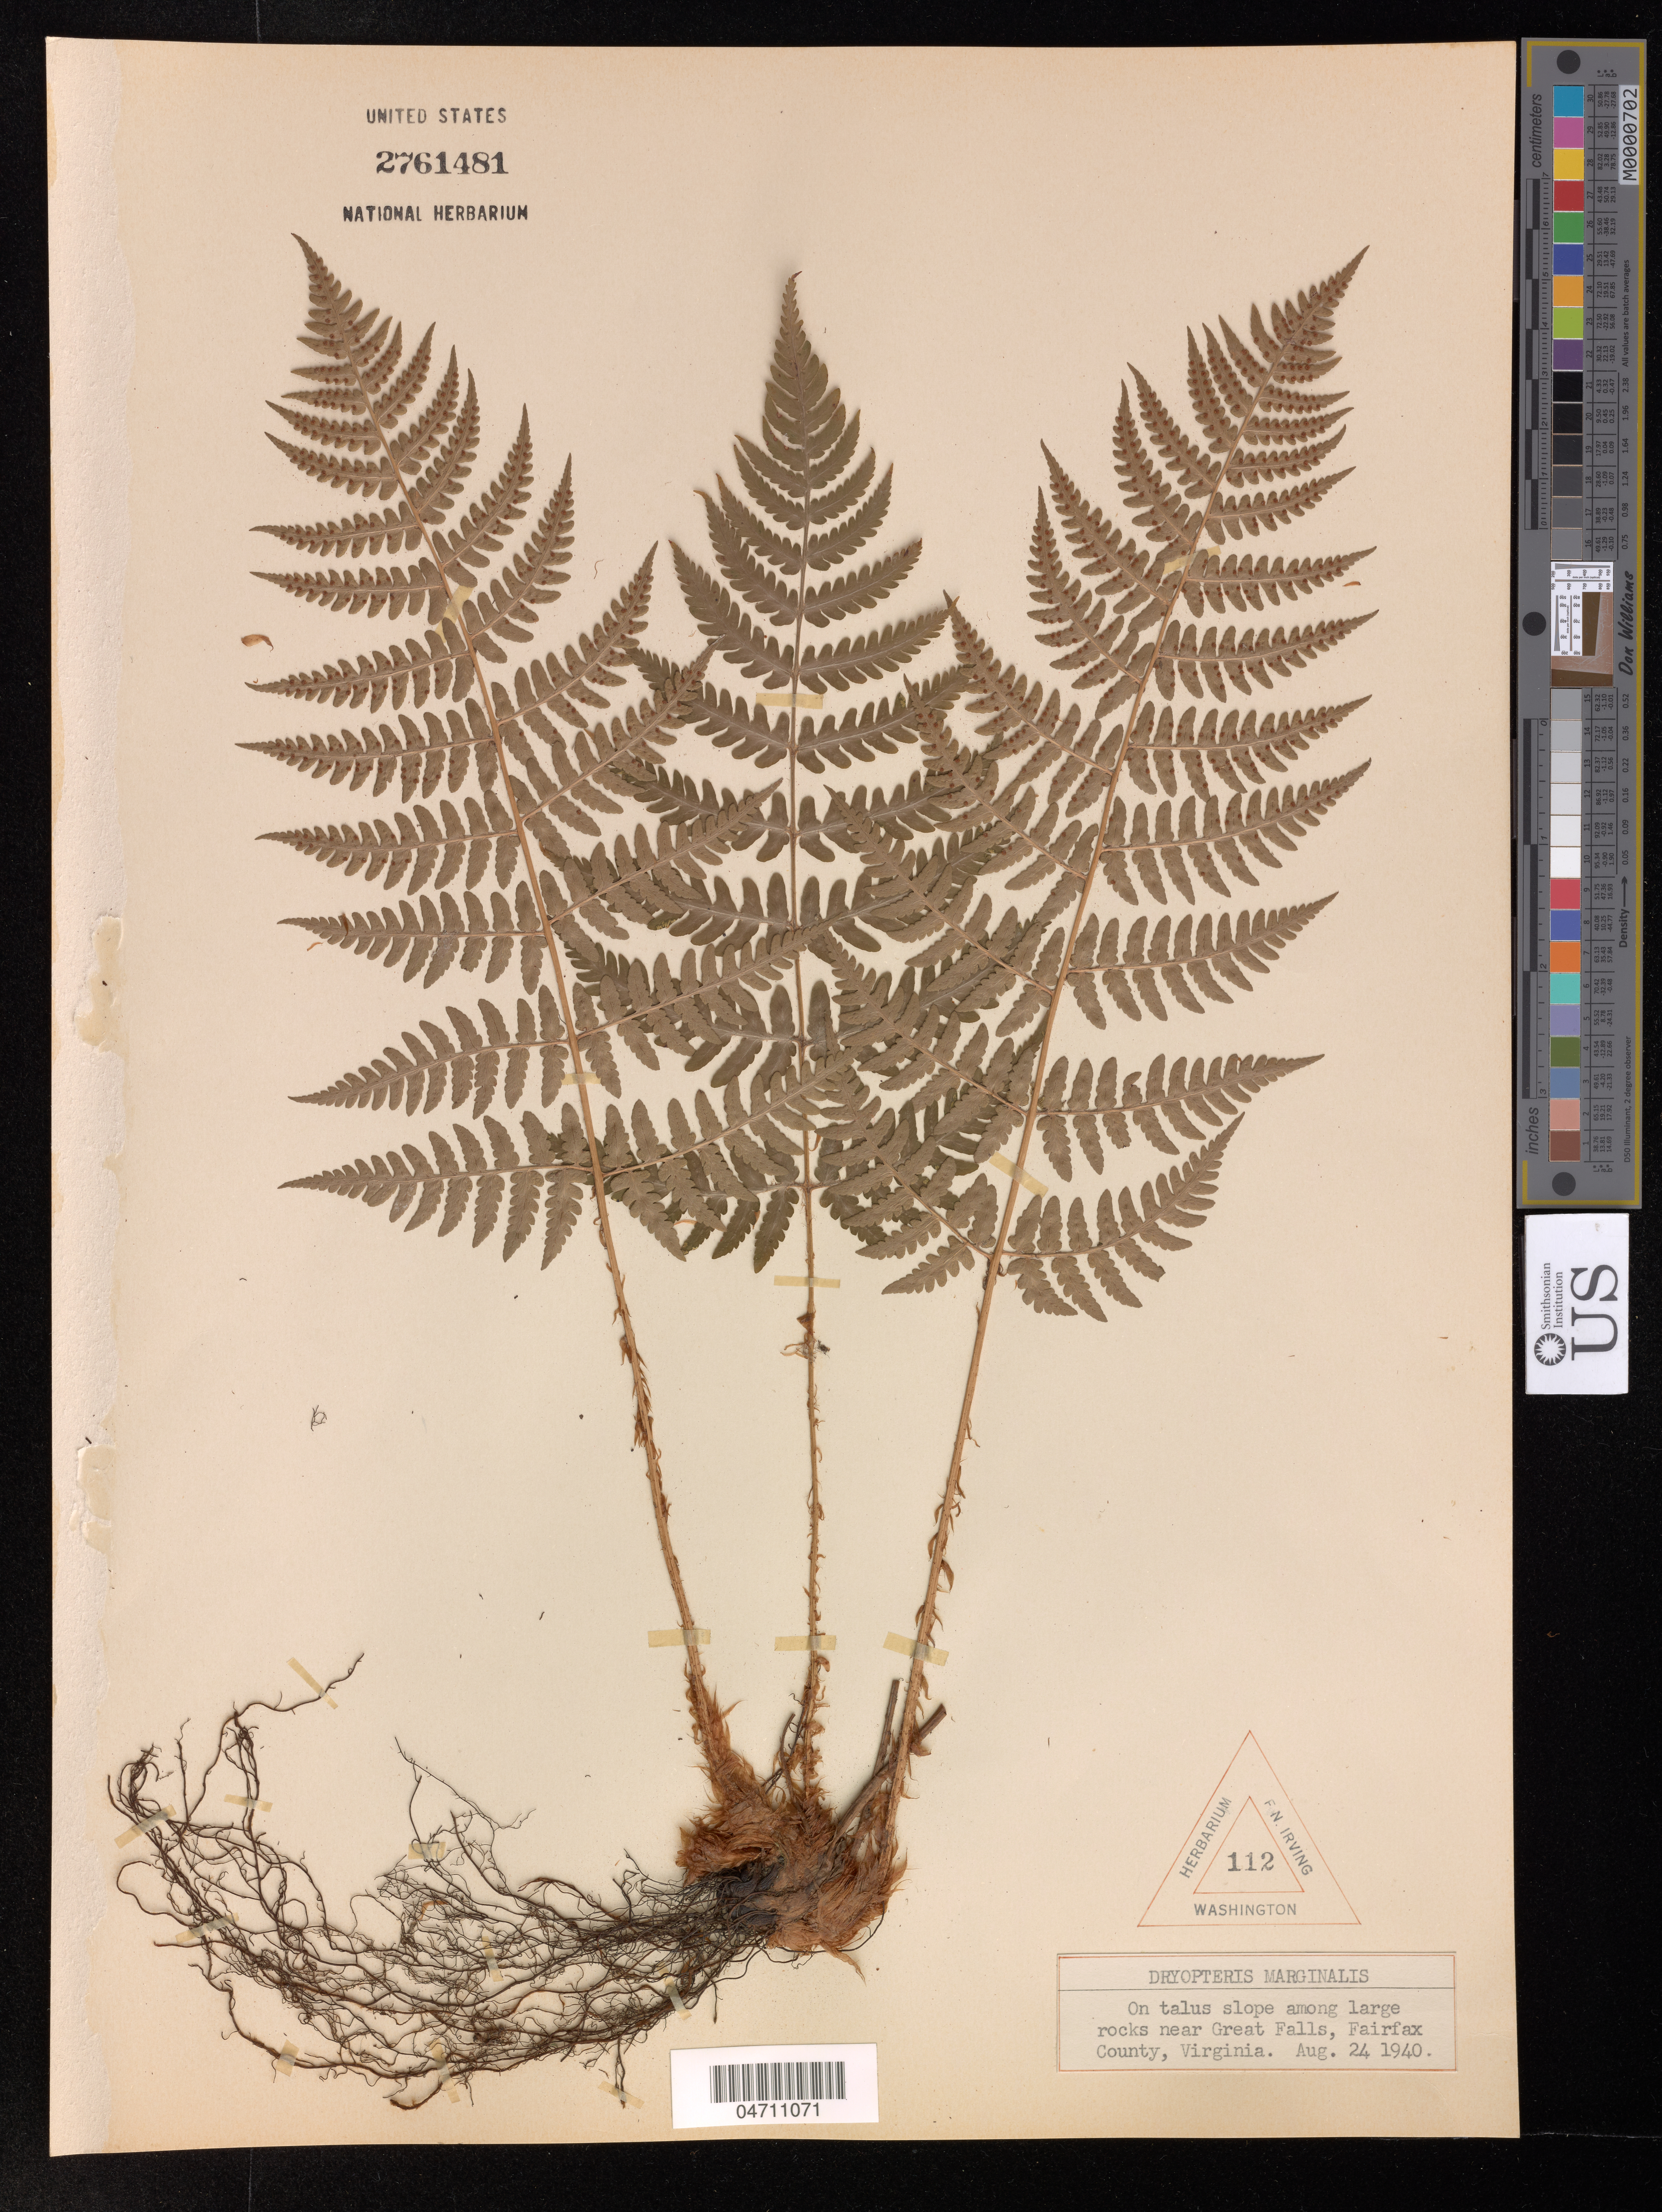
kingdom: Plantae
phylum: Tracheophyta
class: Polypodiopsida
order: Polypodiales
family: Dryopteridaceae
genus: Dryopteris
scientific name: Dryopteris marginalis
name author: (L.) A. Gray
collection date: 1940-08-24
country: United States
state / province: Virginia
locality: Near Great Falls, Fairfax County.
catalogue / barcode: US 2761481